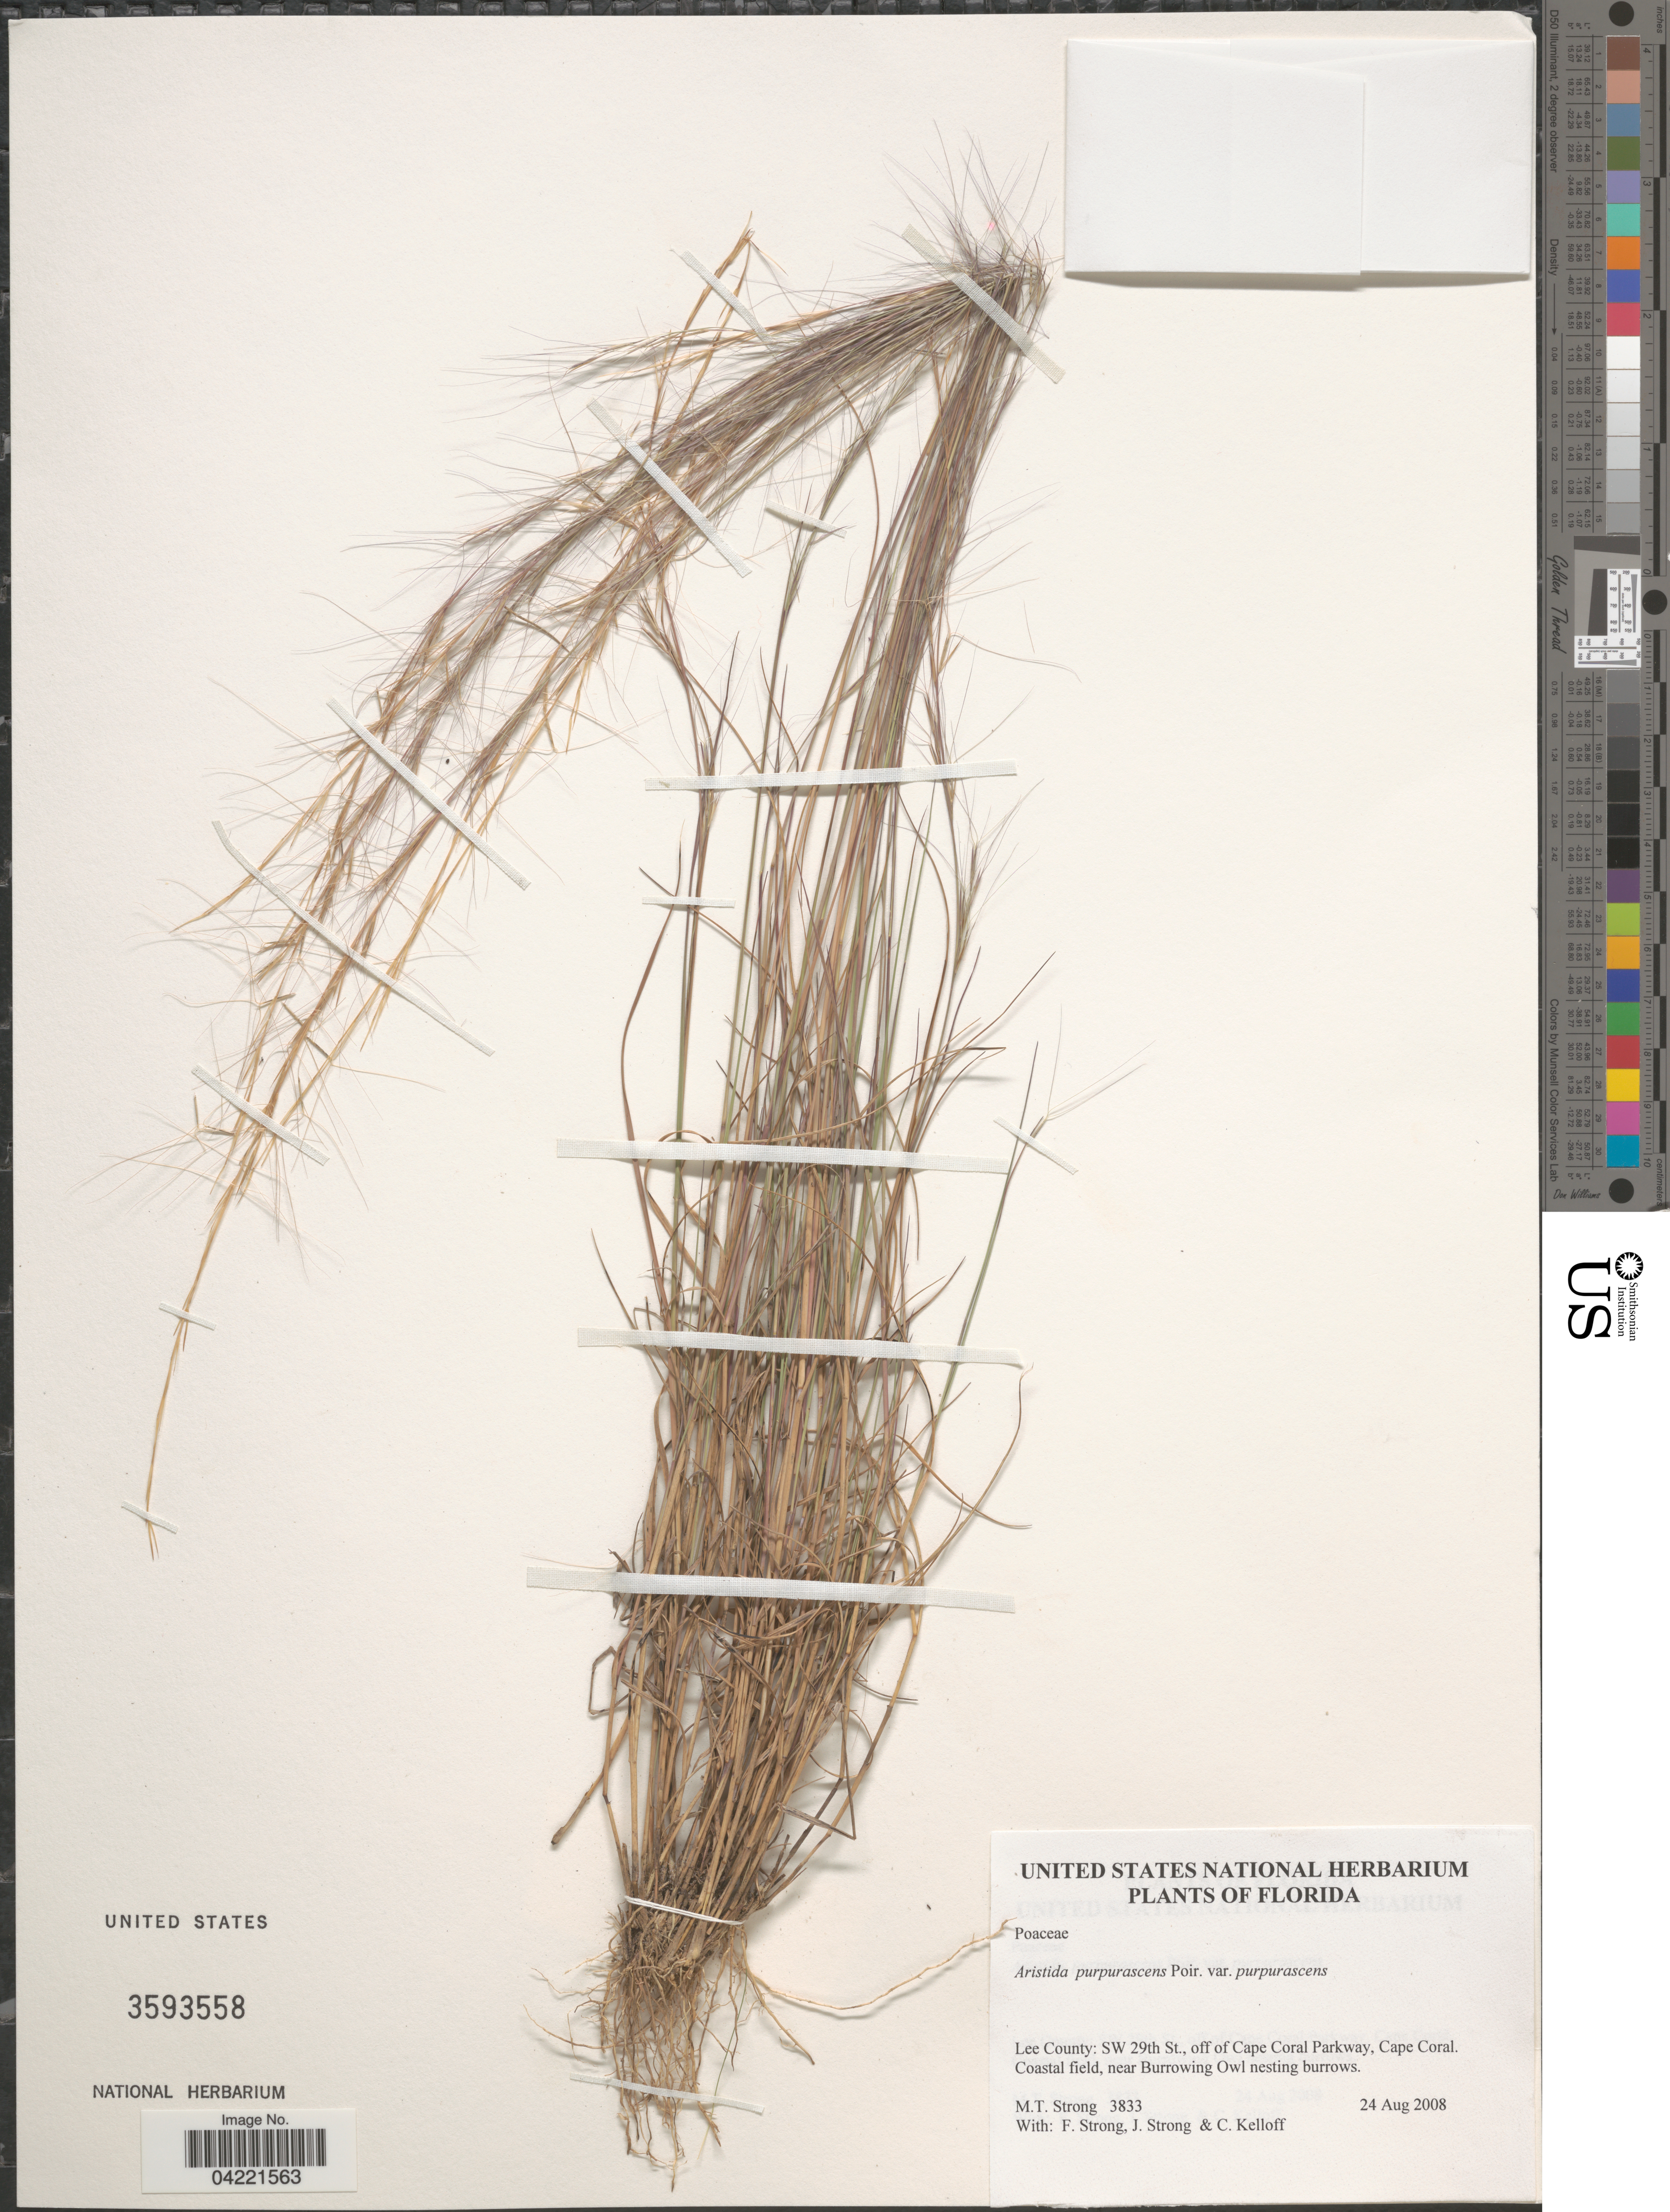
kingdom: Plantae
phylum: Tracheophyta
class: Liliopsida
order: Poales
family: Poaceae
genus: Aristida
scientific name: Aristida purpurascens var. purpurescens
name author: Poir.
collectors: M. T. Strong, F. L. Strong, J. Strong & C. L. Kelloff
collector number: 3833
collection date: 2008-08-24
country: United States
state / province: Florida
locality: Lee County: SW 29th St., off of Cape Coral Parkway, Cape Coral. Coastal field, near Burrowing Owl nesting burrows.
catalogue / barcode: US 3593558